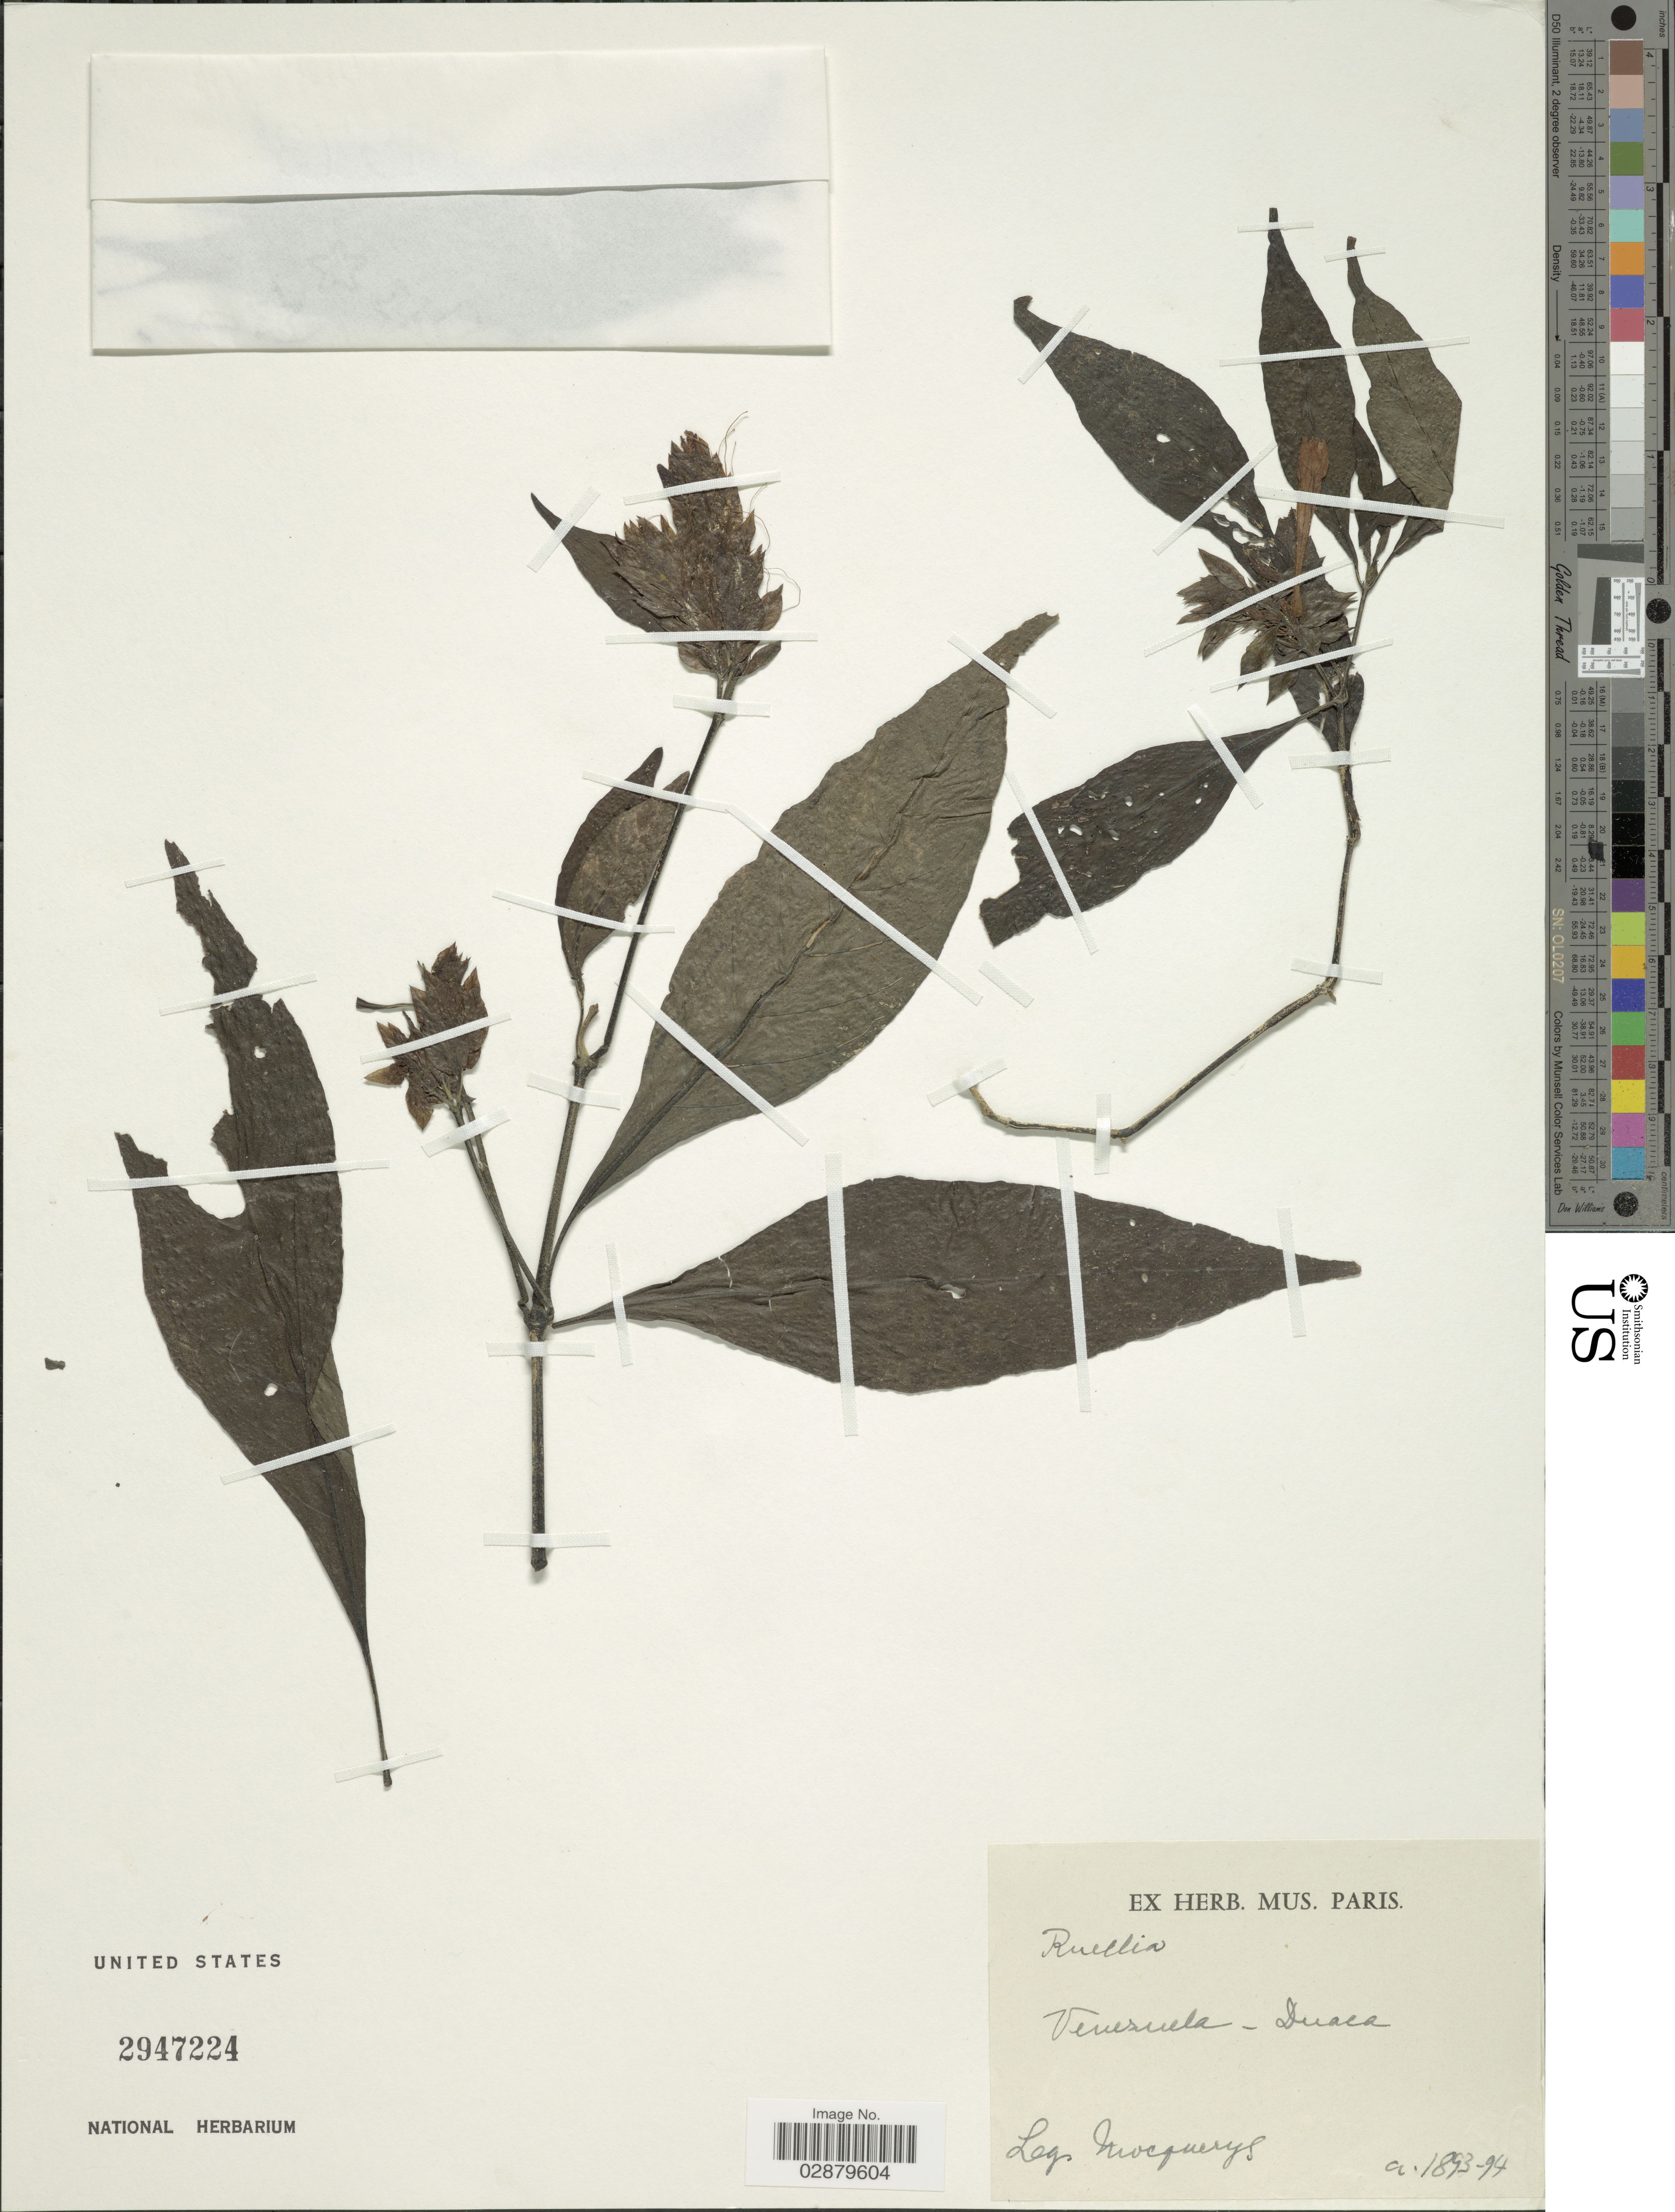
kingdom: Plantae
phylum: Tracheophyta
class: Magnoliopsida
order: Lamiales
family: Acanthaceae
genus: Justicia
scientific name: Justicia leucerythra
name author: Leonard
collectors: A. Mocquerys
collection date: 1893/1894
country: Venezuela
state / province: Lara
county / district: Crespo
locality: Duaca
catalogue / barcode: US 2947224